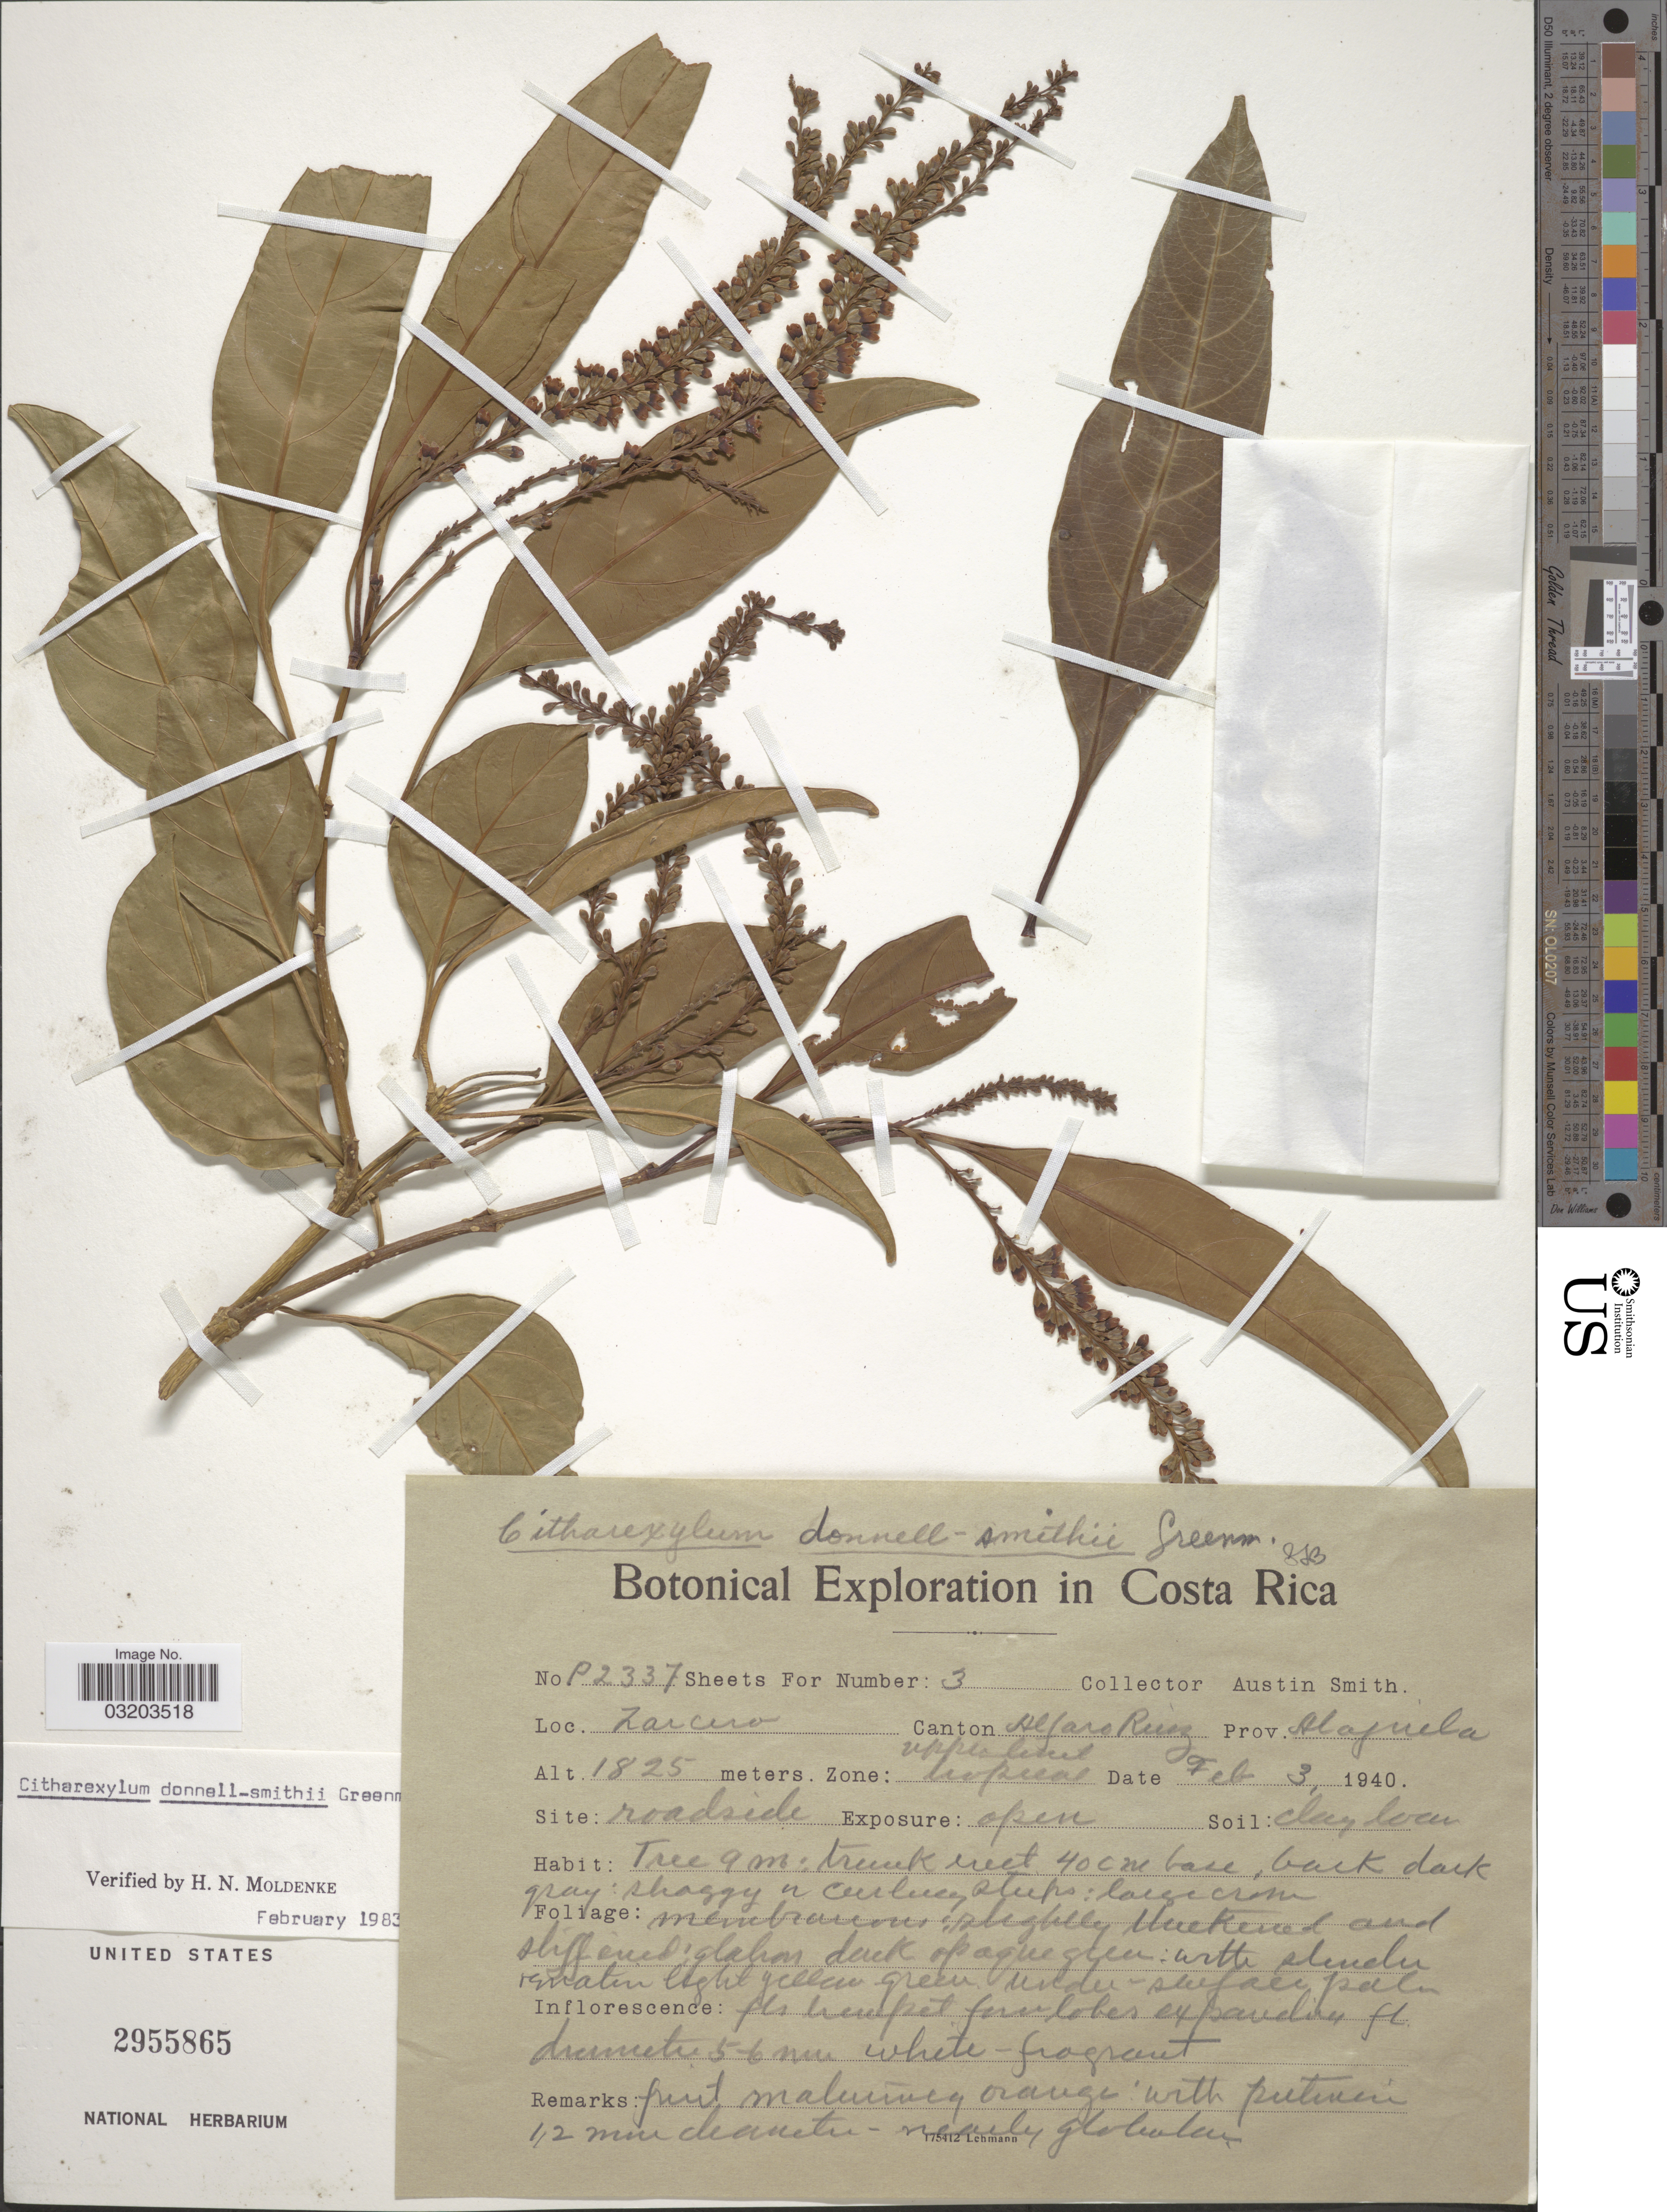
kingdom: Plantae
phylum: Tracheophyta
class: Magnoliopsida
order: Lamiales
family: Verbenaceae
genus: Citharexylum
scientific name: Citharexylum donnell-smithii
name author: Greenm.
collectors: Aust P. Smith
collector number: P2337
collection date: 1940-02-03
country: Costa Rica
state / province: Alajuela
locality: Zarcero. Canton Alfaro Ruiz.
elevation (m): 1825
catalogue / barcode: US 2955865